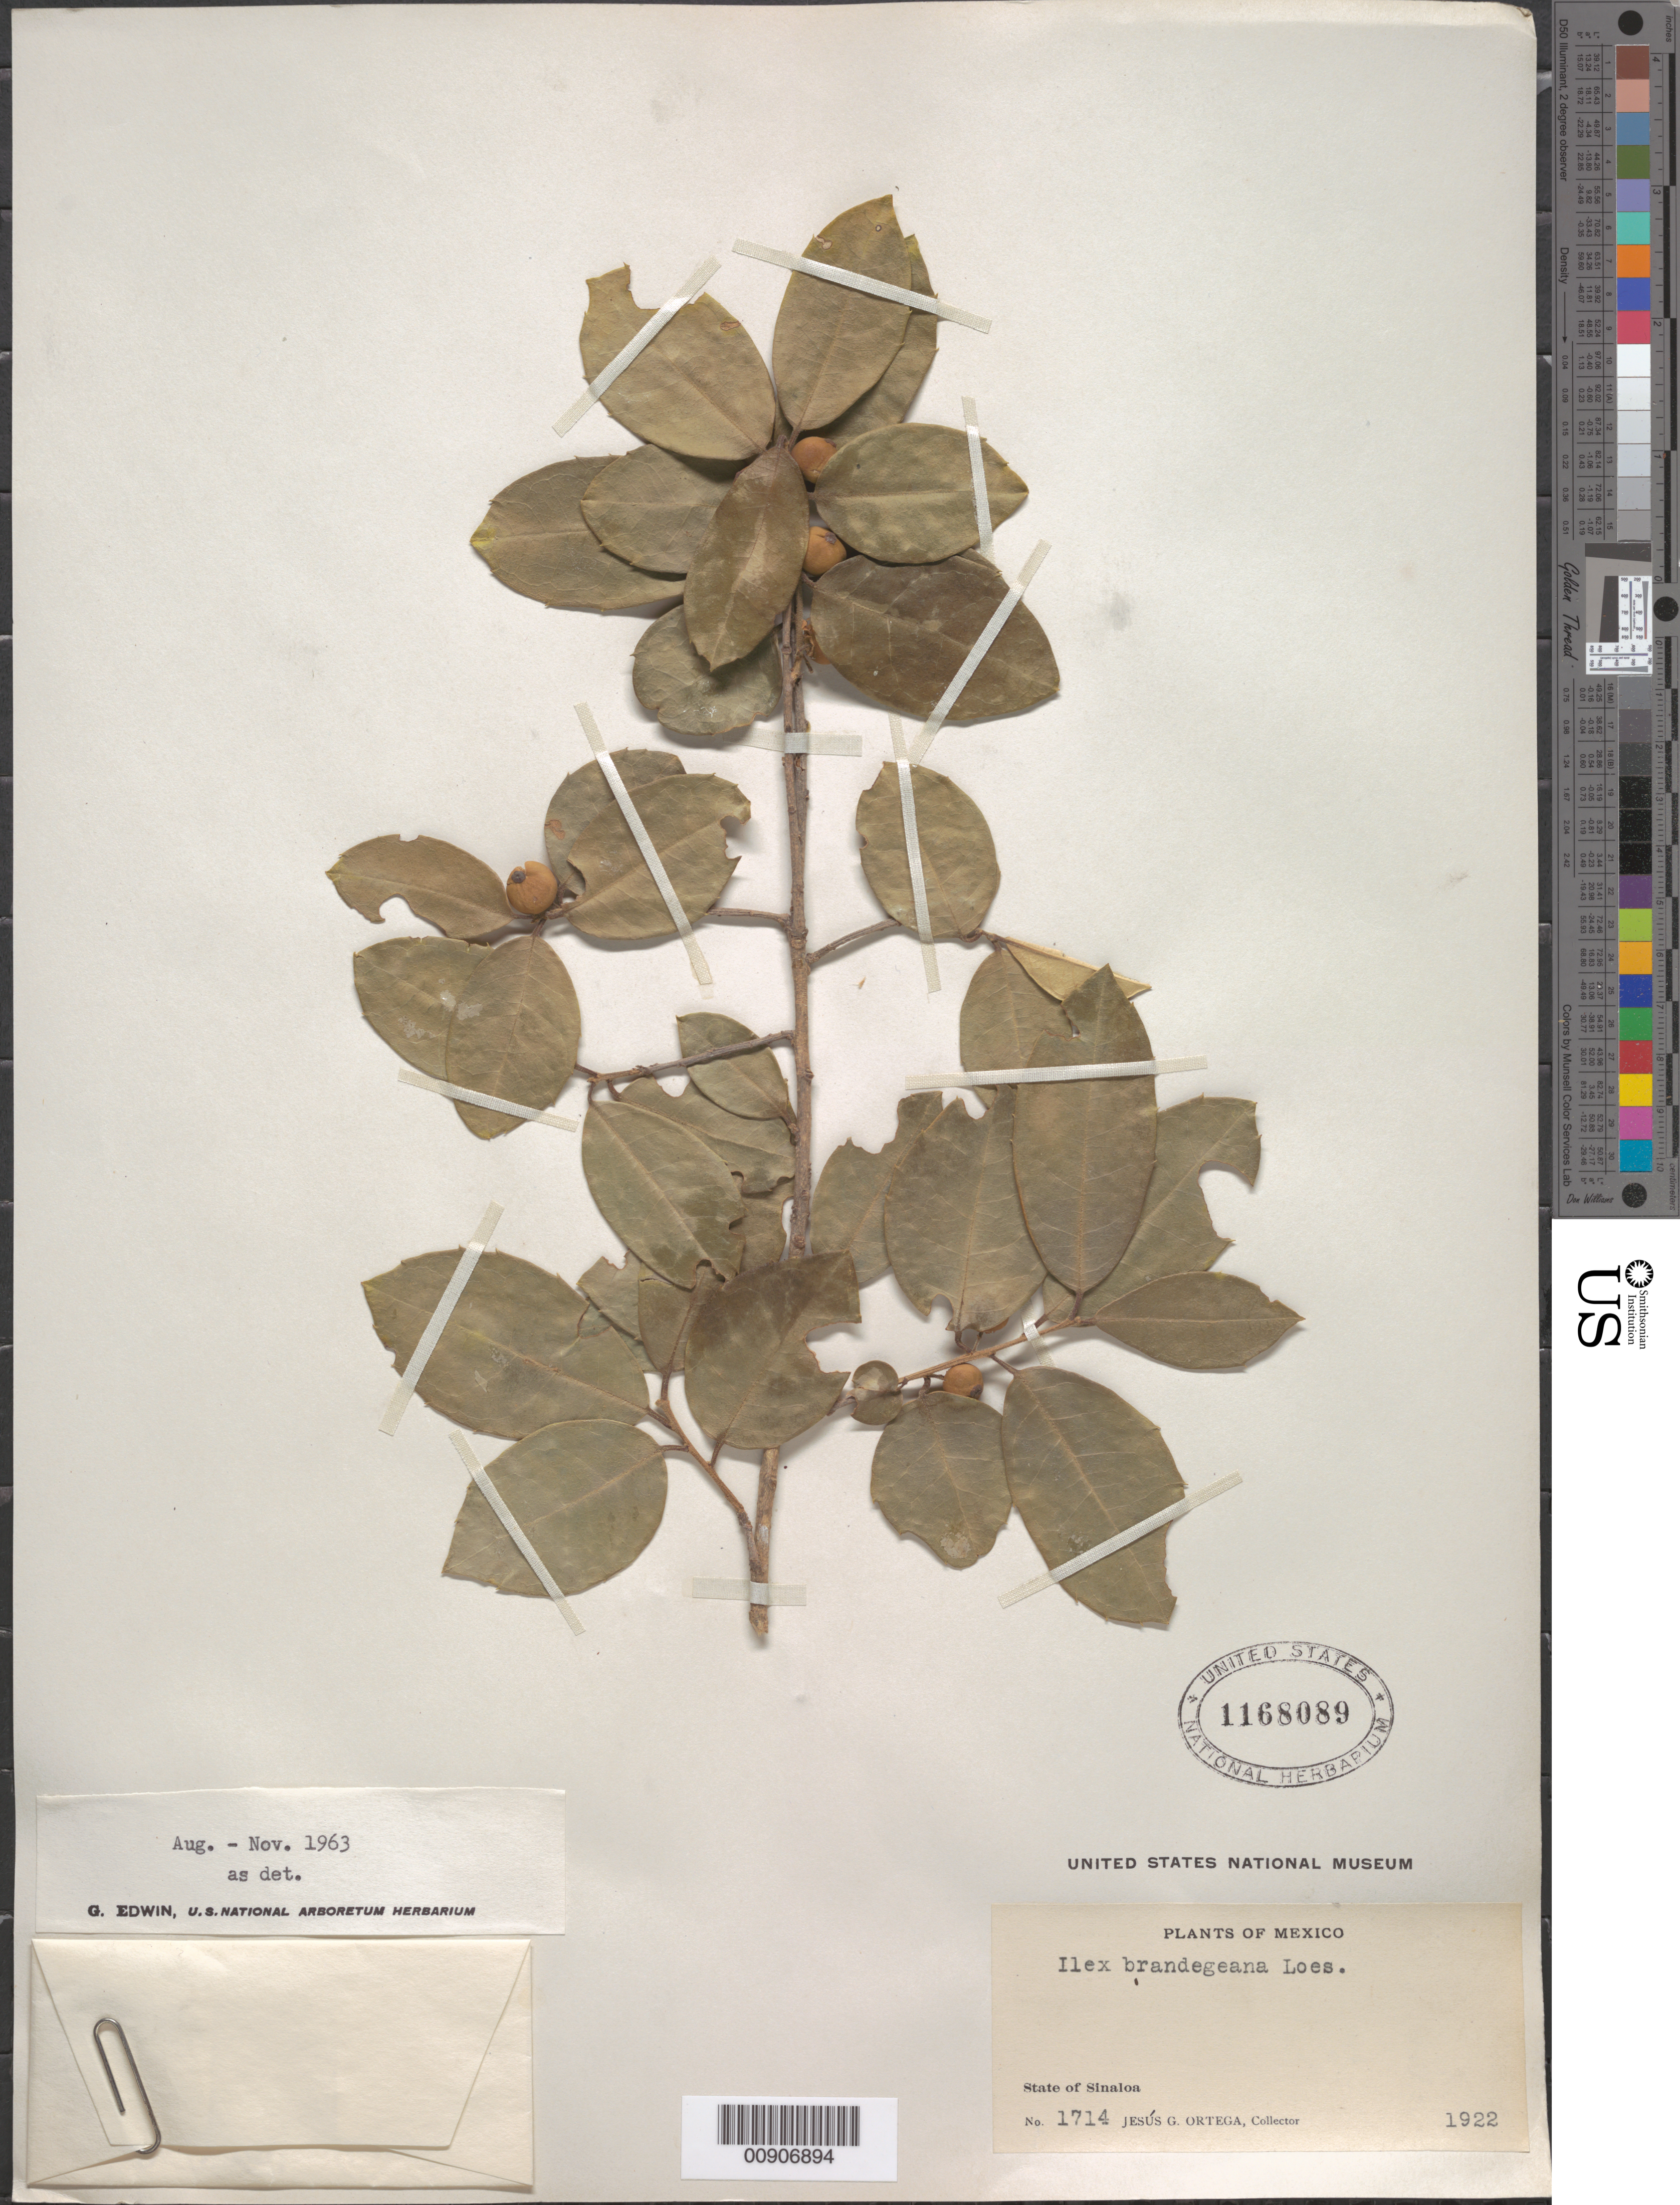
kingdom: Plantae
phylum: Tracheophyta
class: Magnoliopsida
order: Aquifoliales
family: Aquifoliaceae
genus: Ilex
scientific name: Ilex brandegeana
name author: Loes.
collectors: J. Ortega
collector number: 1714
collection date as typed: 1922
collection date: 1922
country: Mexico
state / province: Sinaloa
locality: State of Sinaloa.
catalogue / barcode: US 1168089